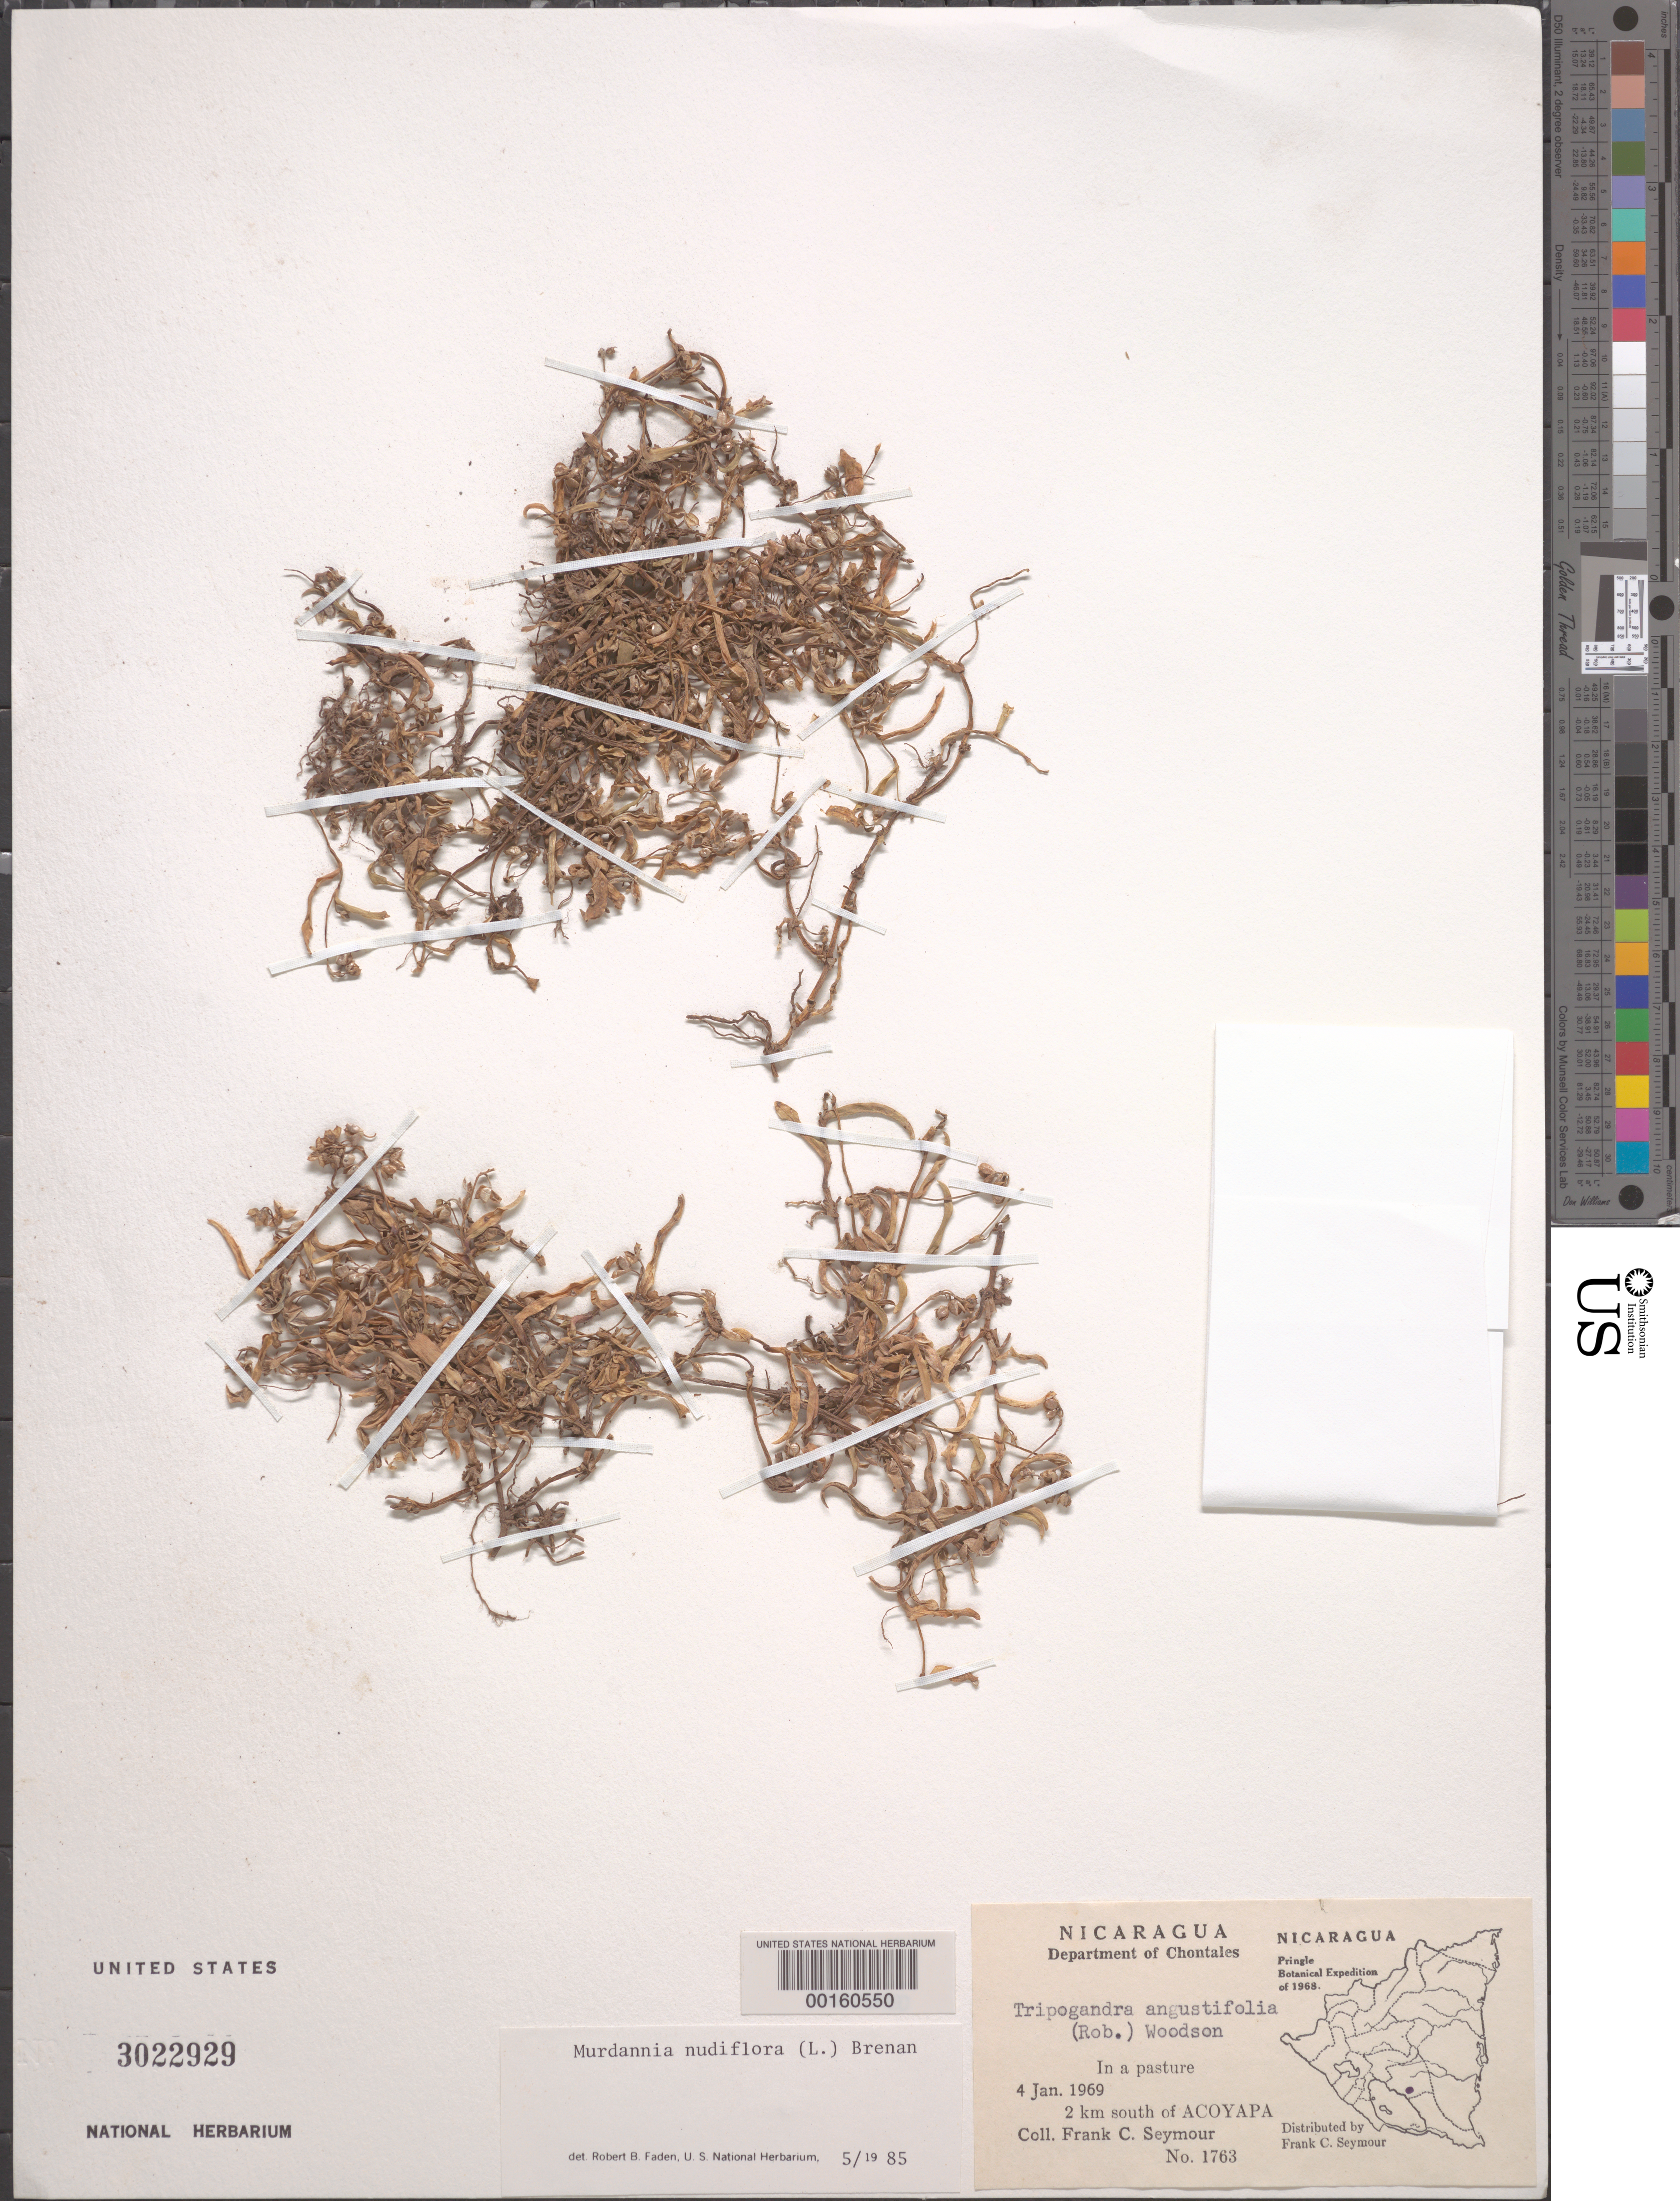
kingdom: Plantae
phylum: Tracheophyta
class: Liliopsida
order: Commelinales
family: Commelinaceae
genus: Murdannia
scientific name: Murdannia nudiflora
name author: (L.) Brenan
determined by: Faden, Robert B., (US), Smithsonian Institution - National Museum of Natural History (UNITED STATES)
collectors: F. C. Seymour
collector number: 1763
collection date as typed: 04 Jan 1969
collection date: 1969-01-04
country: Nicaragua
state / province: Chontales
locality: S of acoyapa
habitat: Pasture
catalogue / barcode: US 3022929